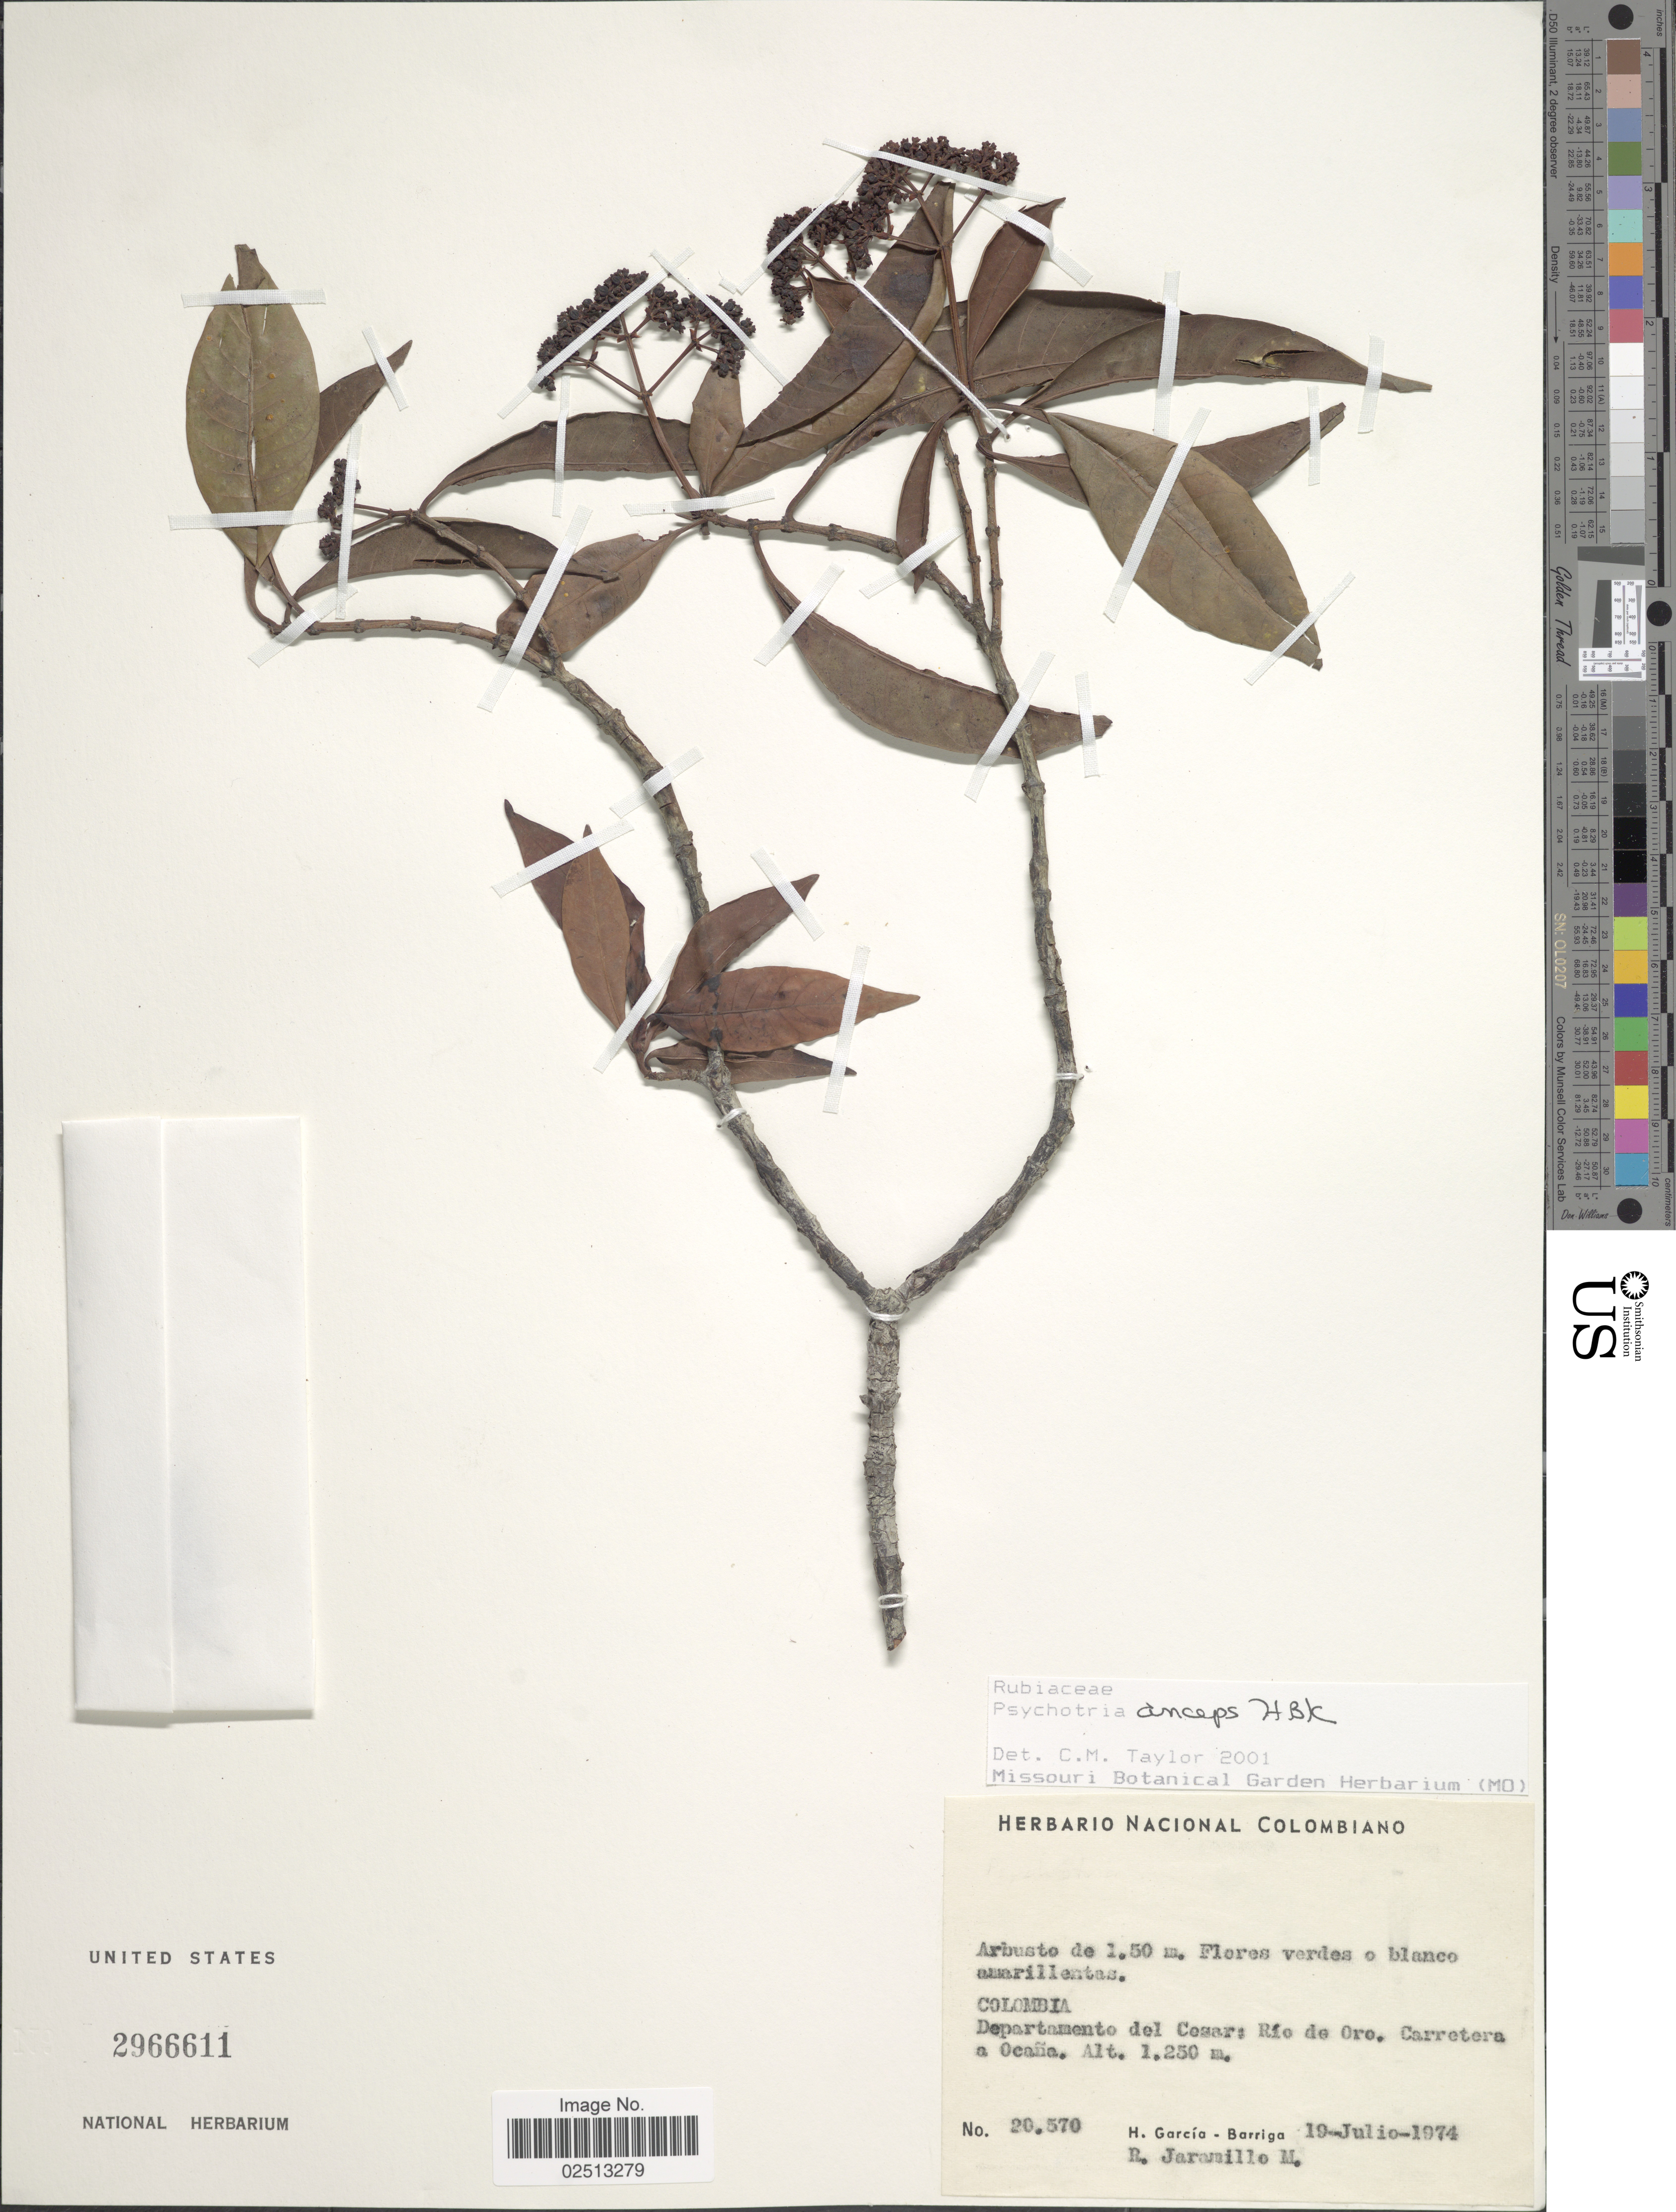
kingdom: Plantae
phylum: Tracheophyta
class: Magnoliopsida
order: Gentianales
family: Rubiaceae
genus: Psychotria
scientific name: Psychotria anceps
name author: Kunth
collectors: H. García Barriga & R. Jaramillo M.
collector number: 20570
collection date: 1974-07-19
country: Colombia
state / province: Cesar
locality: Departamento del Cesar: Rio de Oro. Carretera a Ocana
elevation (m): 1250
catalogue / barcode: US 2966611